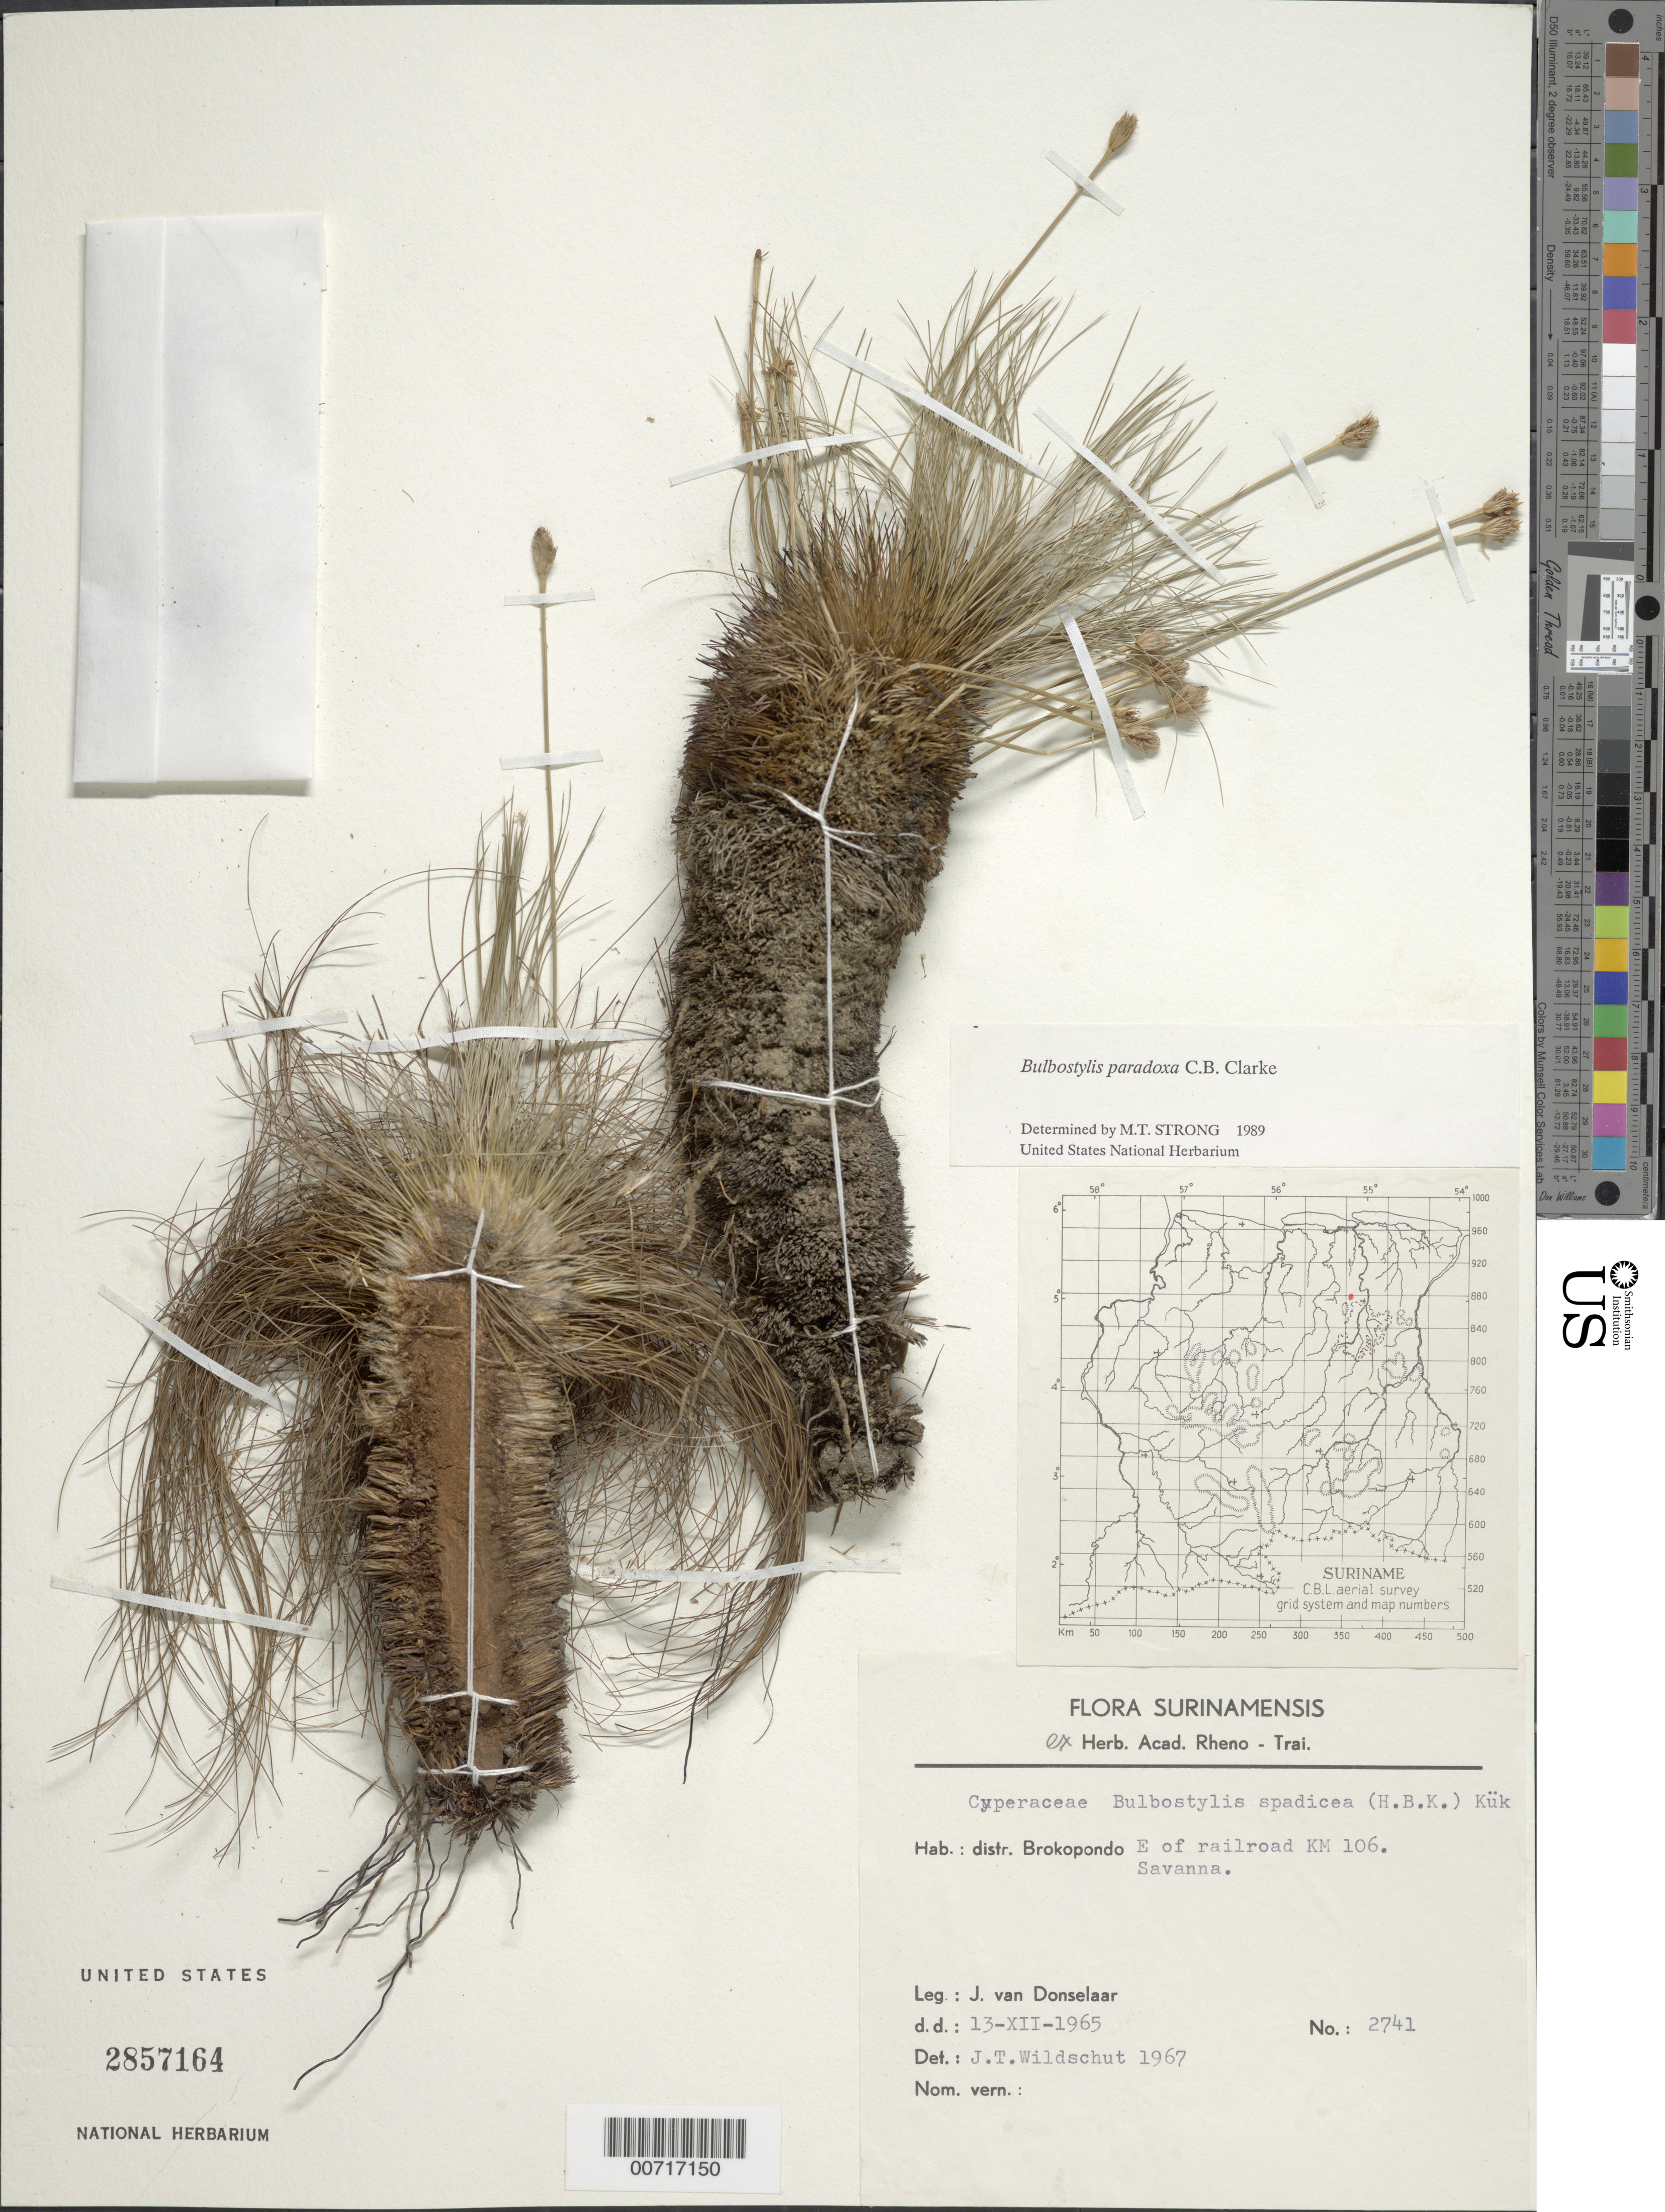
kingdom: Plantae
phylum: Tracheophyta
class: Liliopsida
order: Poales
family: Cyperaceae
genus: Bulbostylis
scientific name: Bulbostylis paradoxa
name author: (Spreng.) Lindm.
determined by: Strong, M. T., (US), Smithsonian Institution - National Museum of Natural History (UNITED STATES)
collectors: J. Donselaar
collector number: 2741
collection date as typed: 13-Dec-65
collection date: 1965-12-13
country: Suriname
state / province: Brokopondo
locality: Km 106, E of railroad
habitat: Savanna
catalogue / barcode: US 2857164